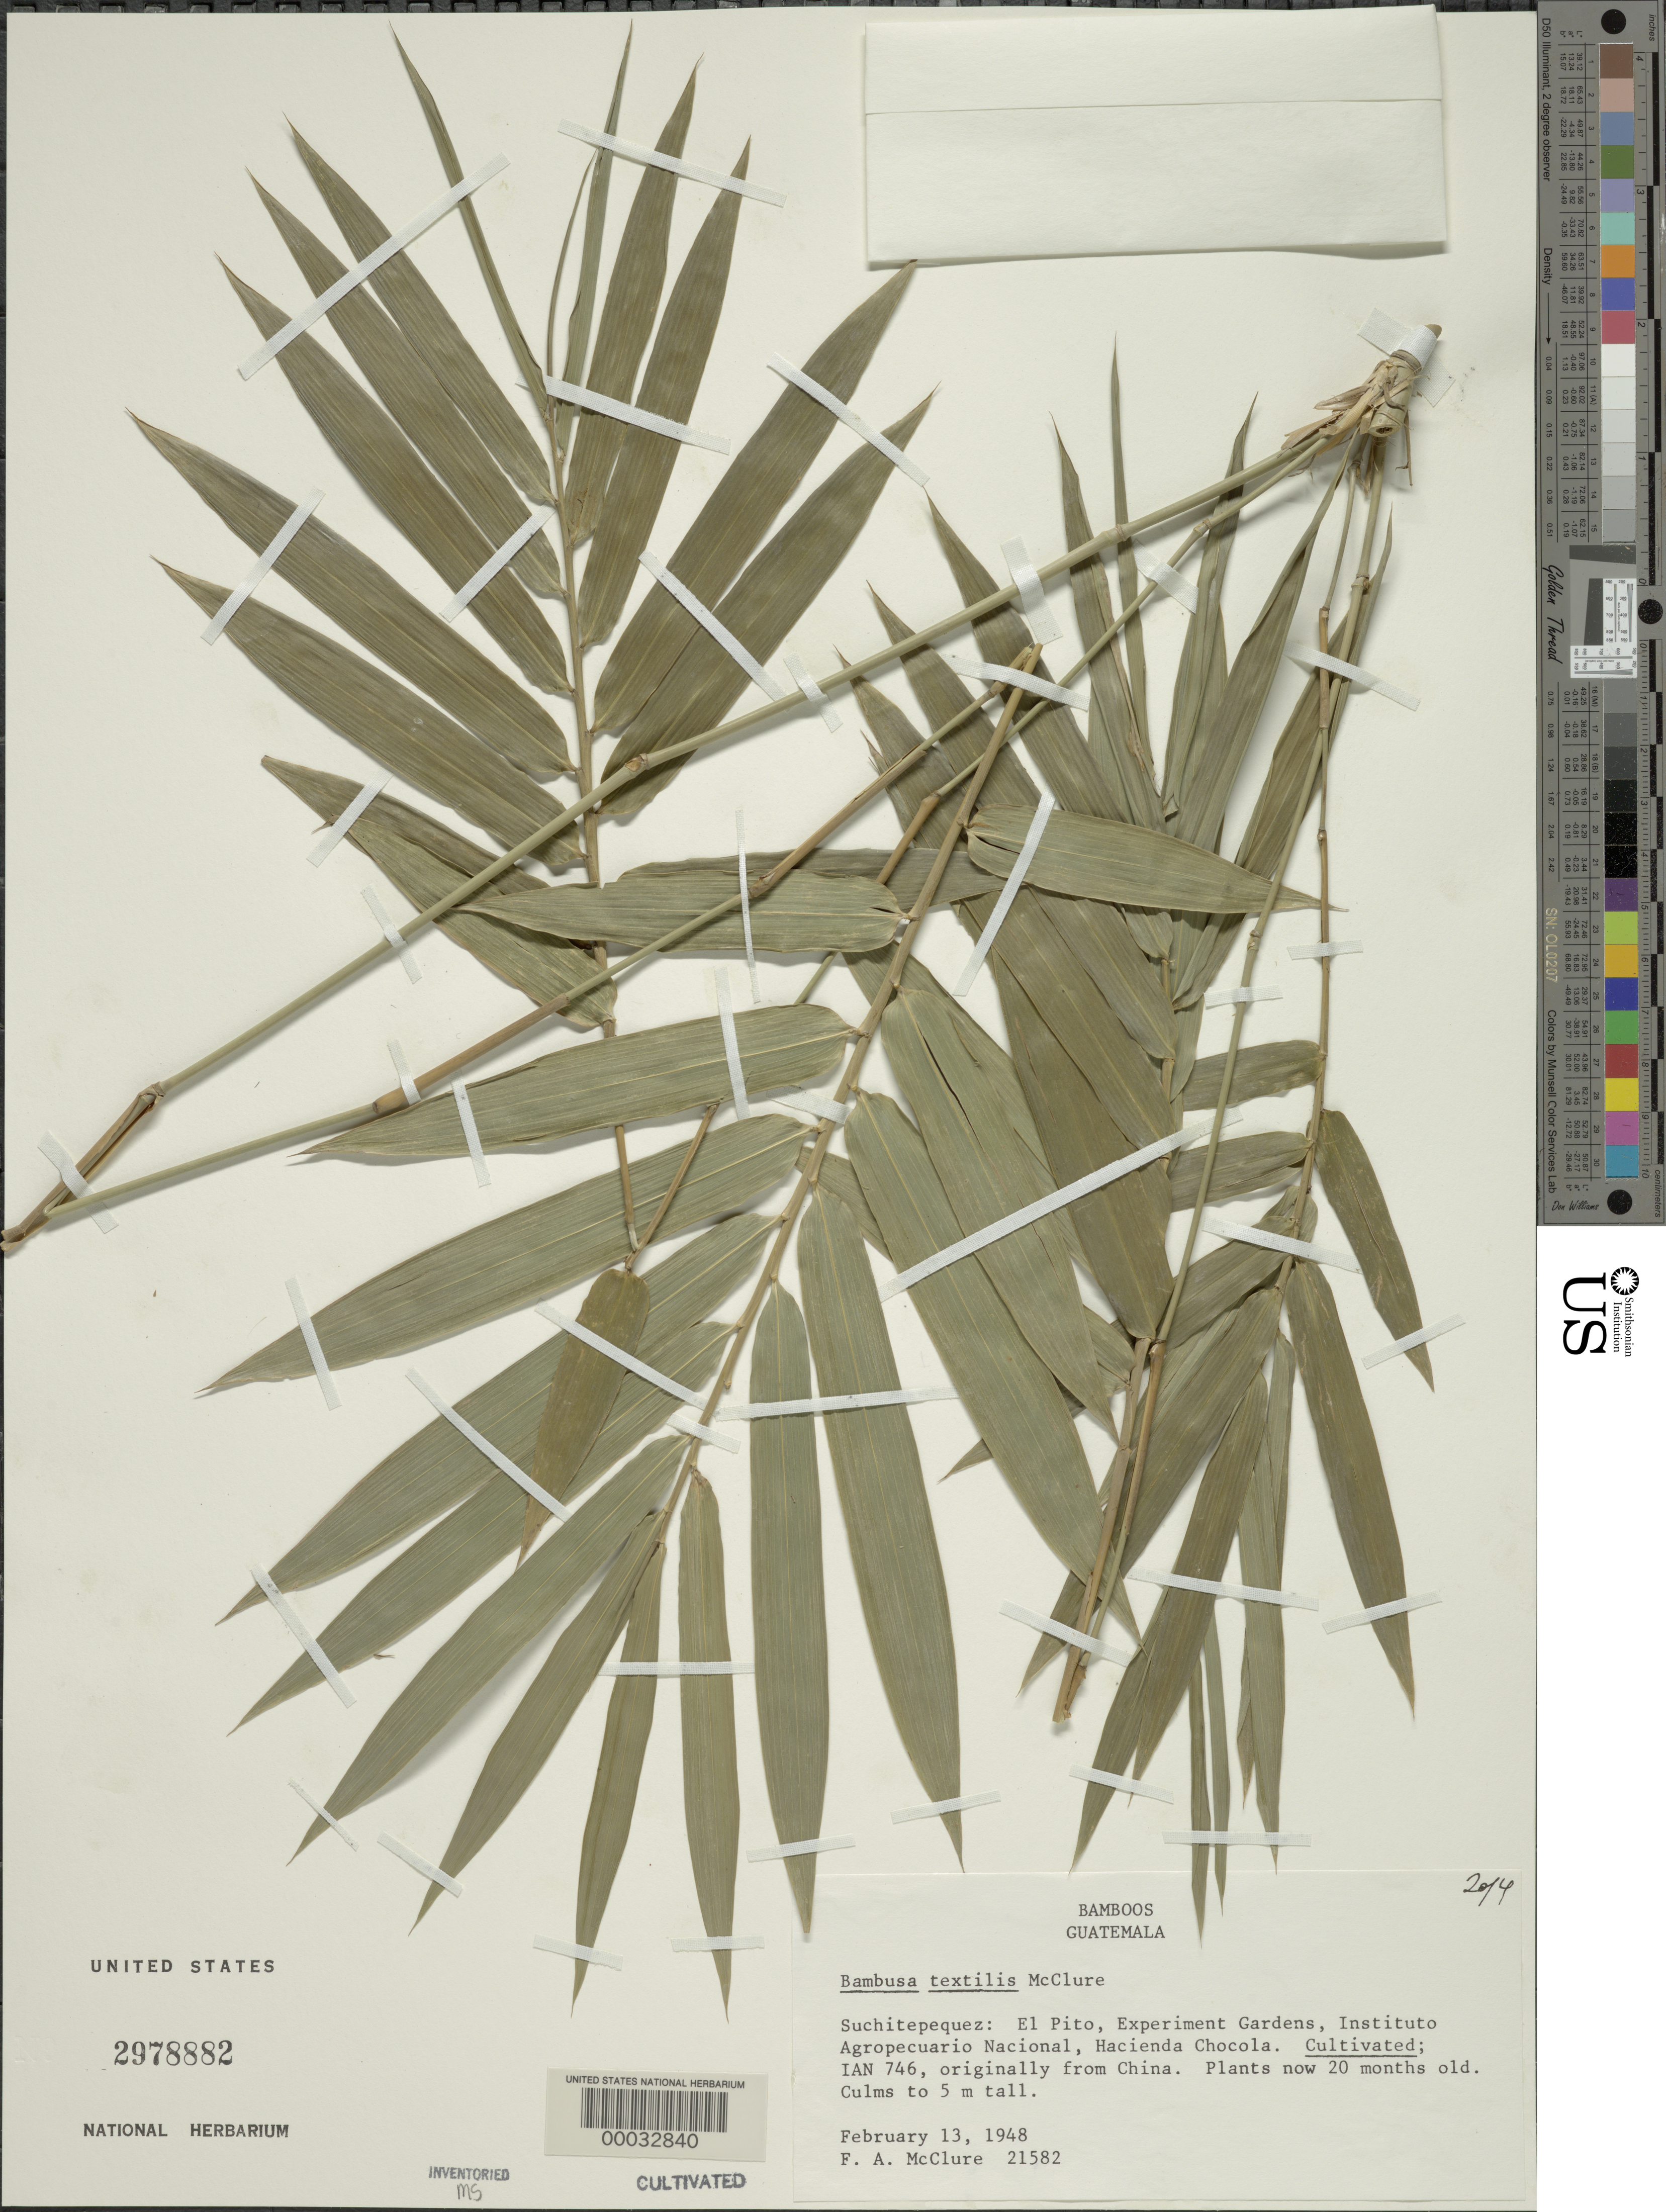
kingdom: Plantae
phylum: Tracheophyta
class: Liliopsida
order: Poales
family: Poaceae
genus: Bambusa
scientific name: Bambusa textilis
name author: McClure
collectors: F. A. McClure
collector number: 21582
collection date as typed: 13 Feb 1948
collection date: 1948-02-13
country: Guatemala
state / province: Suchitepéquez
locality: Experimental garden - El Pito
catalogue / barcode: US 2978882